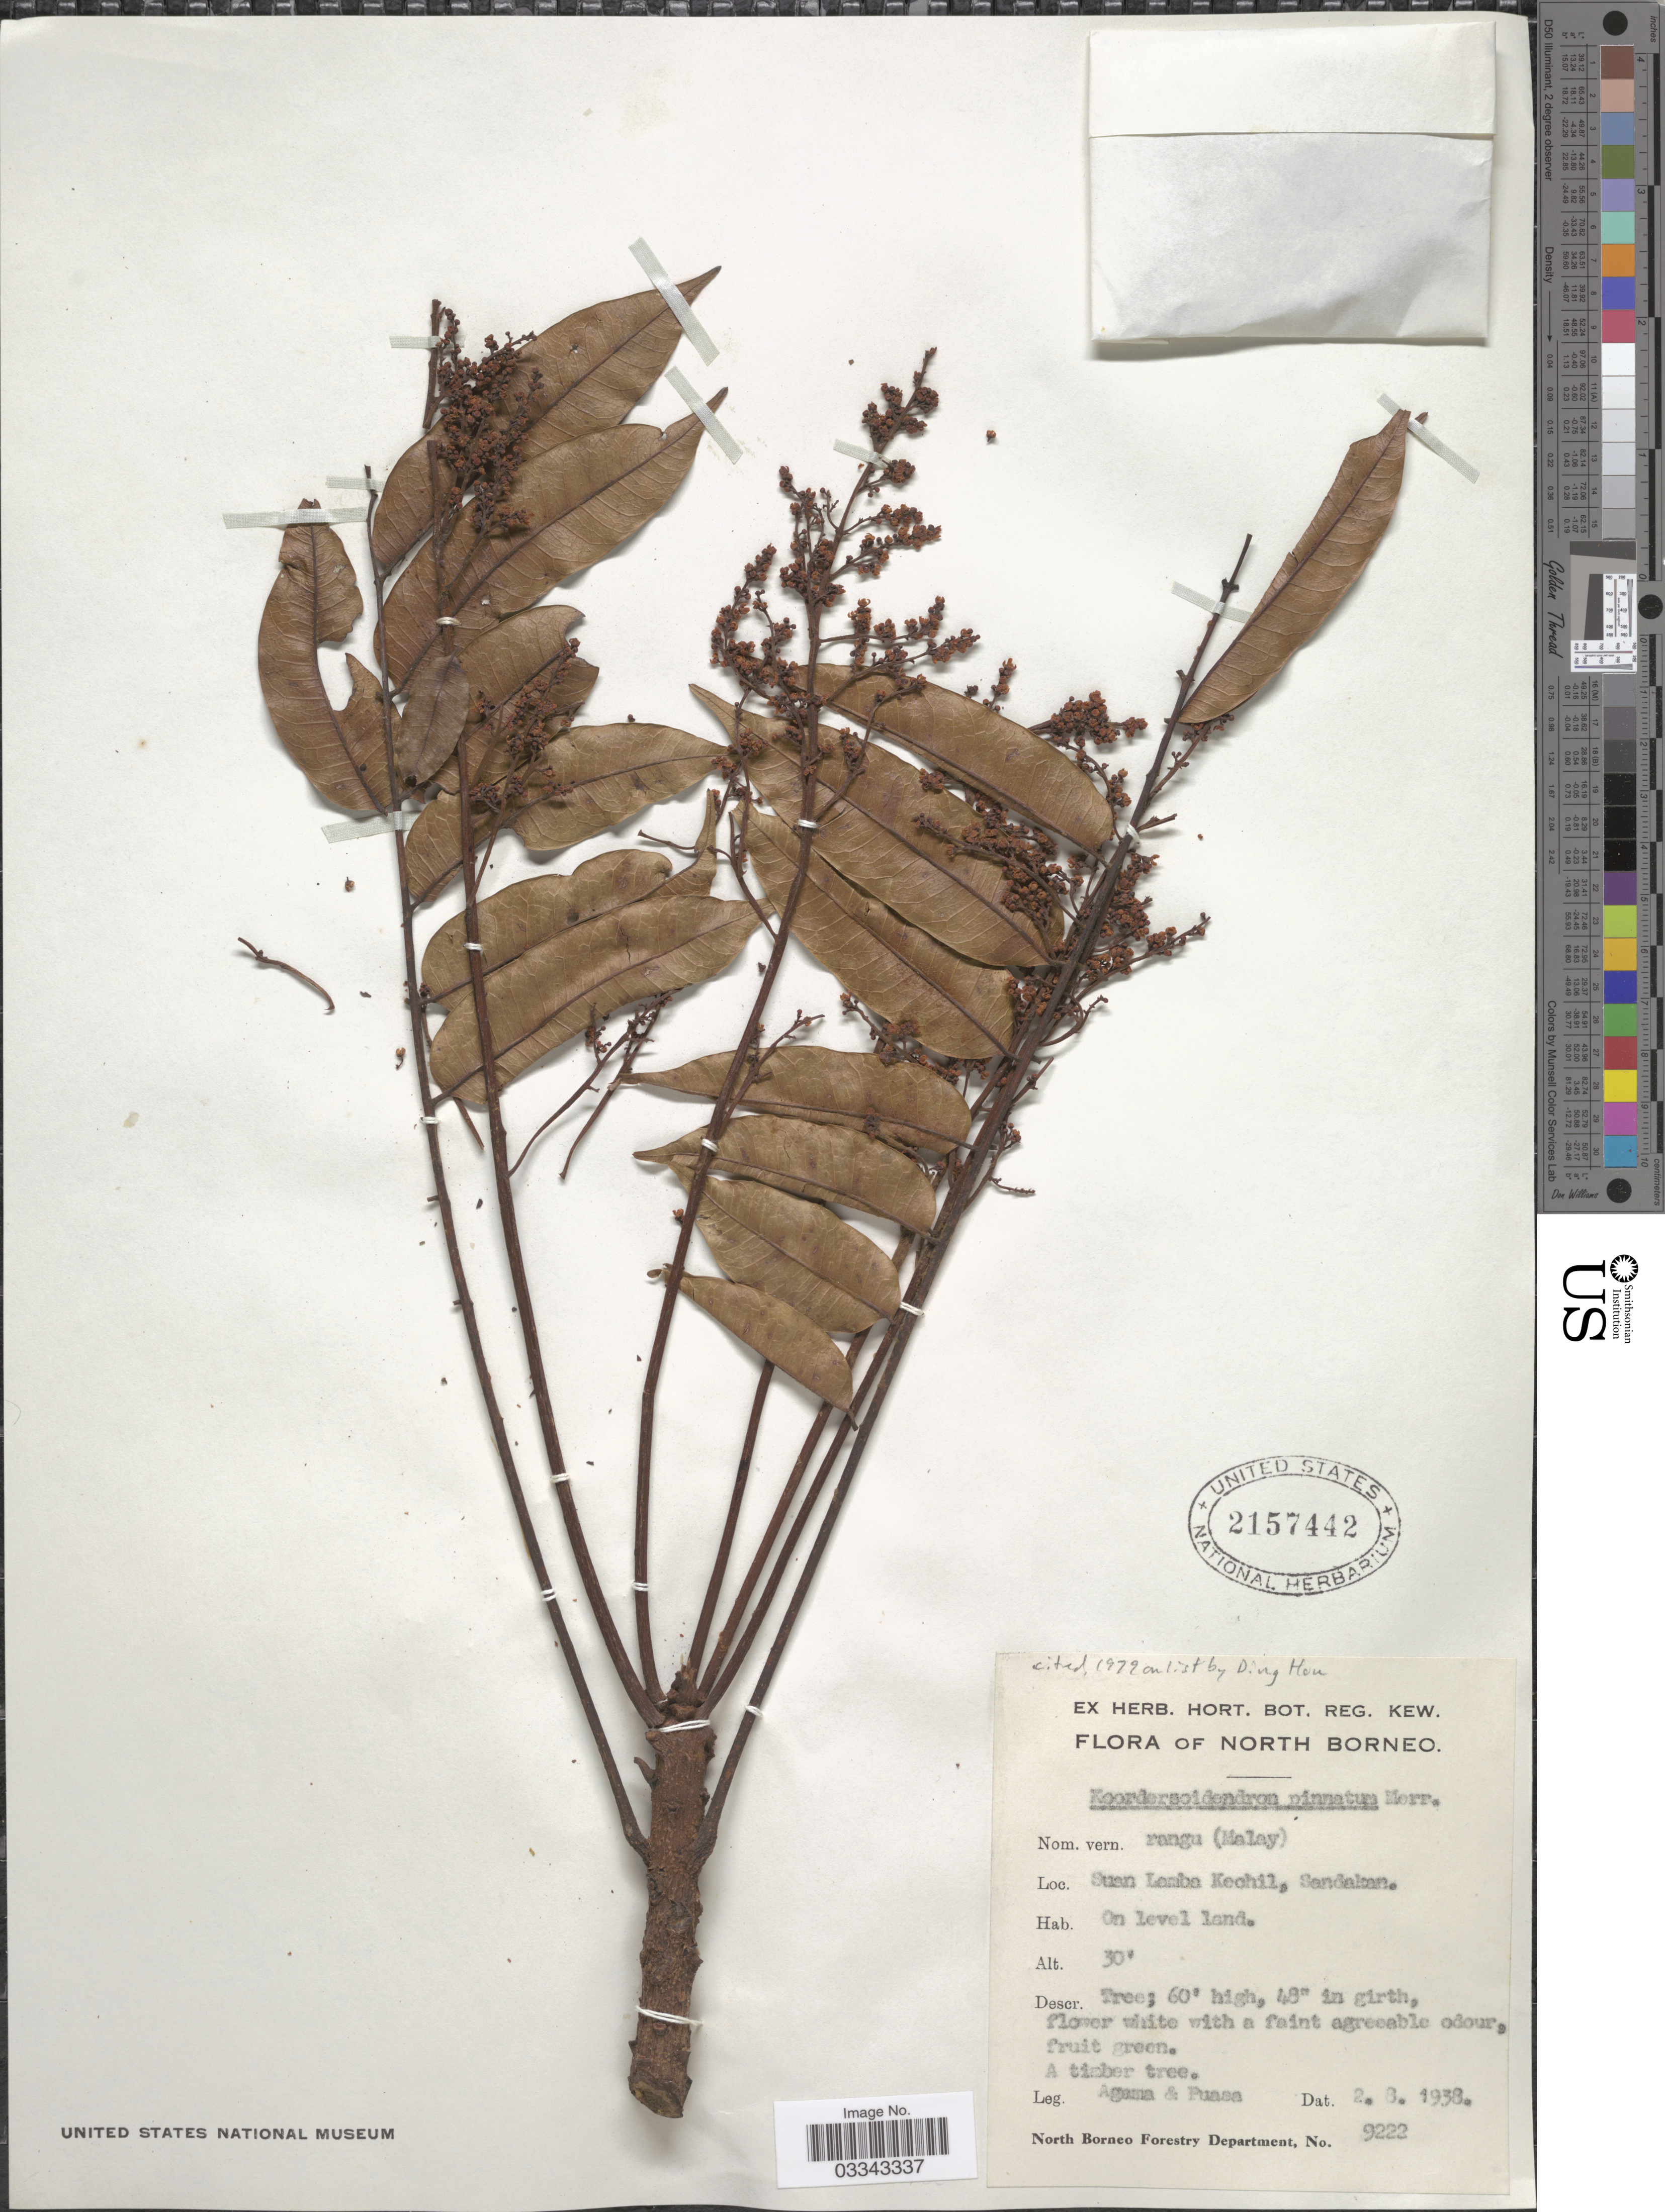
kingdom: Plantae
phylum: Tracheophyta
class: Magnoliopsida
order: Sapindales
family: Anacardiaceae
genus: Koordersiodendron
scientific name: Koordersiodendron pinnatum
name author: (Blanco) Merr.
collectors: J. Agama & Puasa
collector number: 9222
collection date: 1938-08-02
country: Malaysia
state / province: Sabah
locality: North Borneo. Suan Lamba Kechil, Sandakan. On level land.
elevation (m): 9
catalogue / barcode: US 2157442